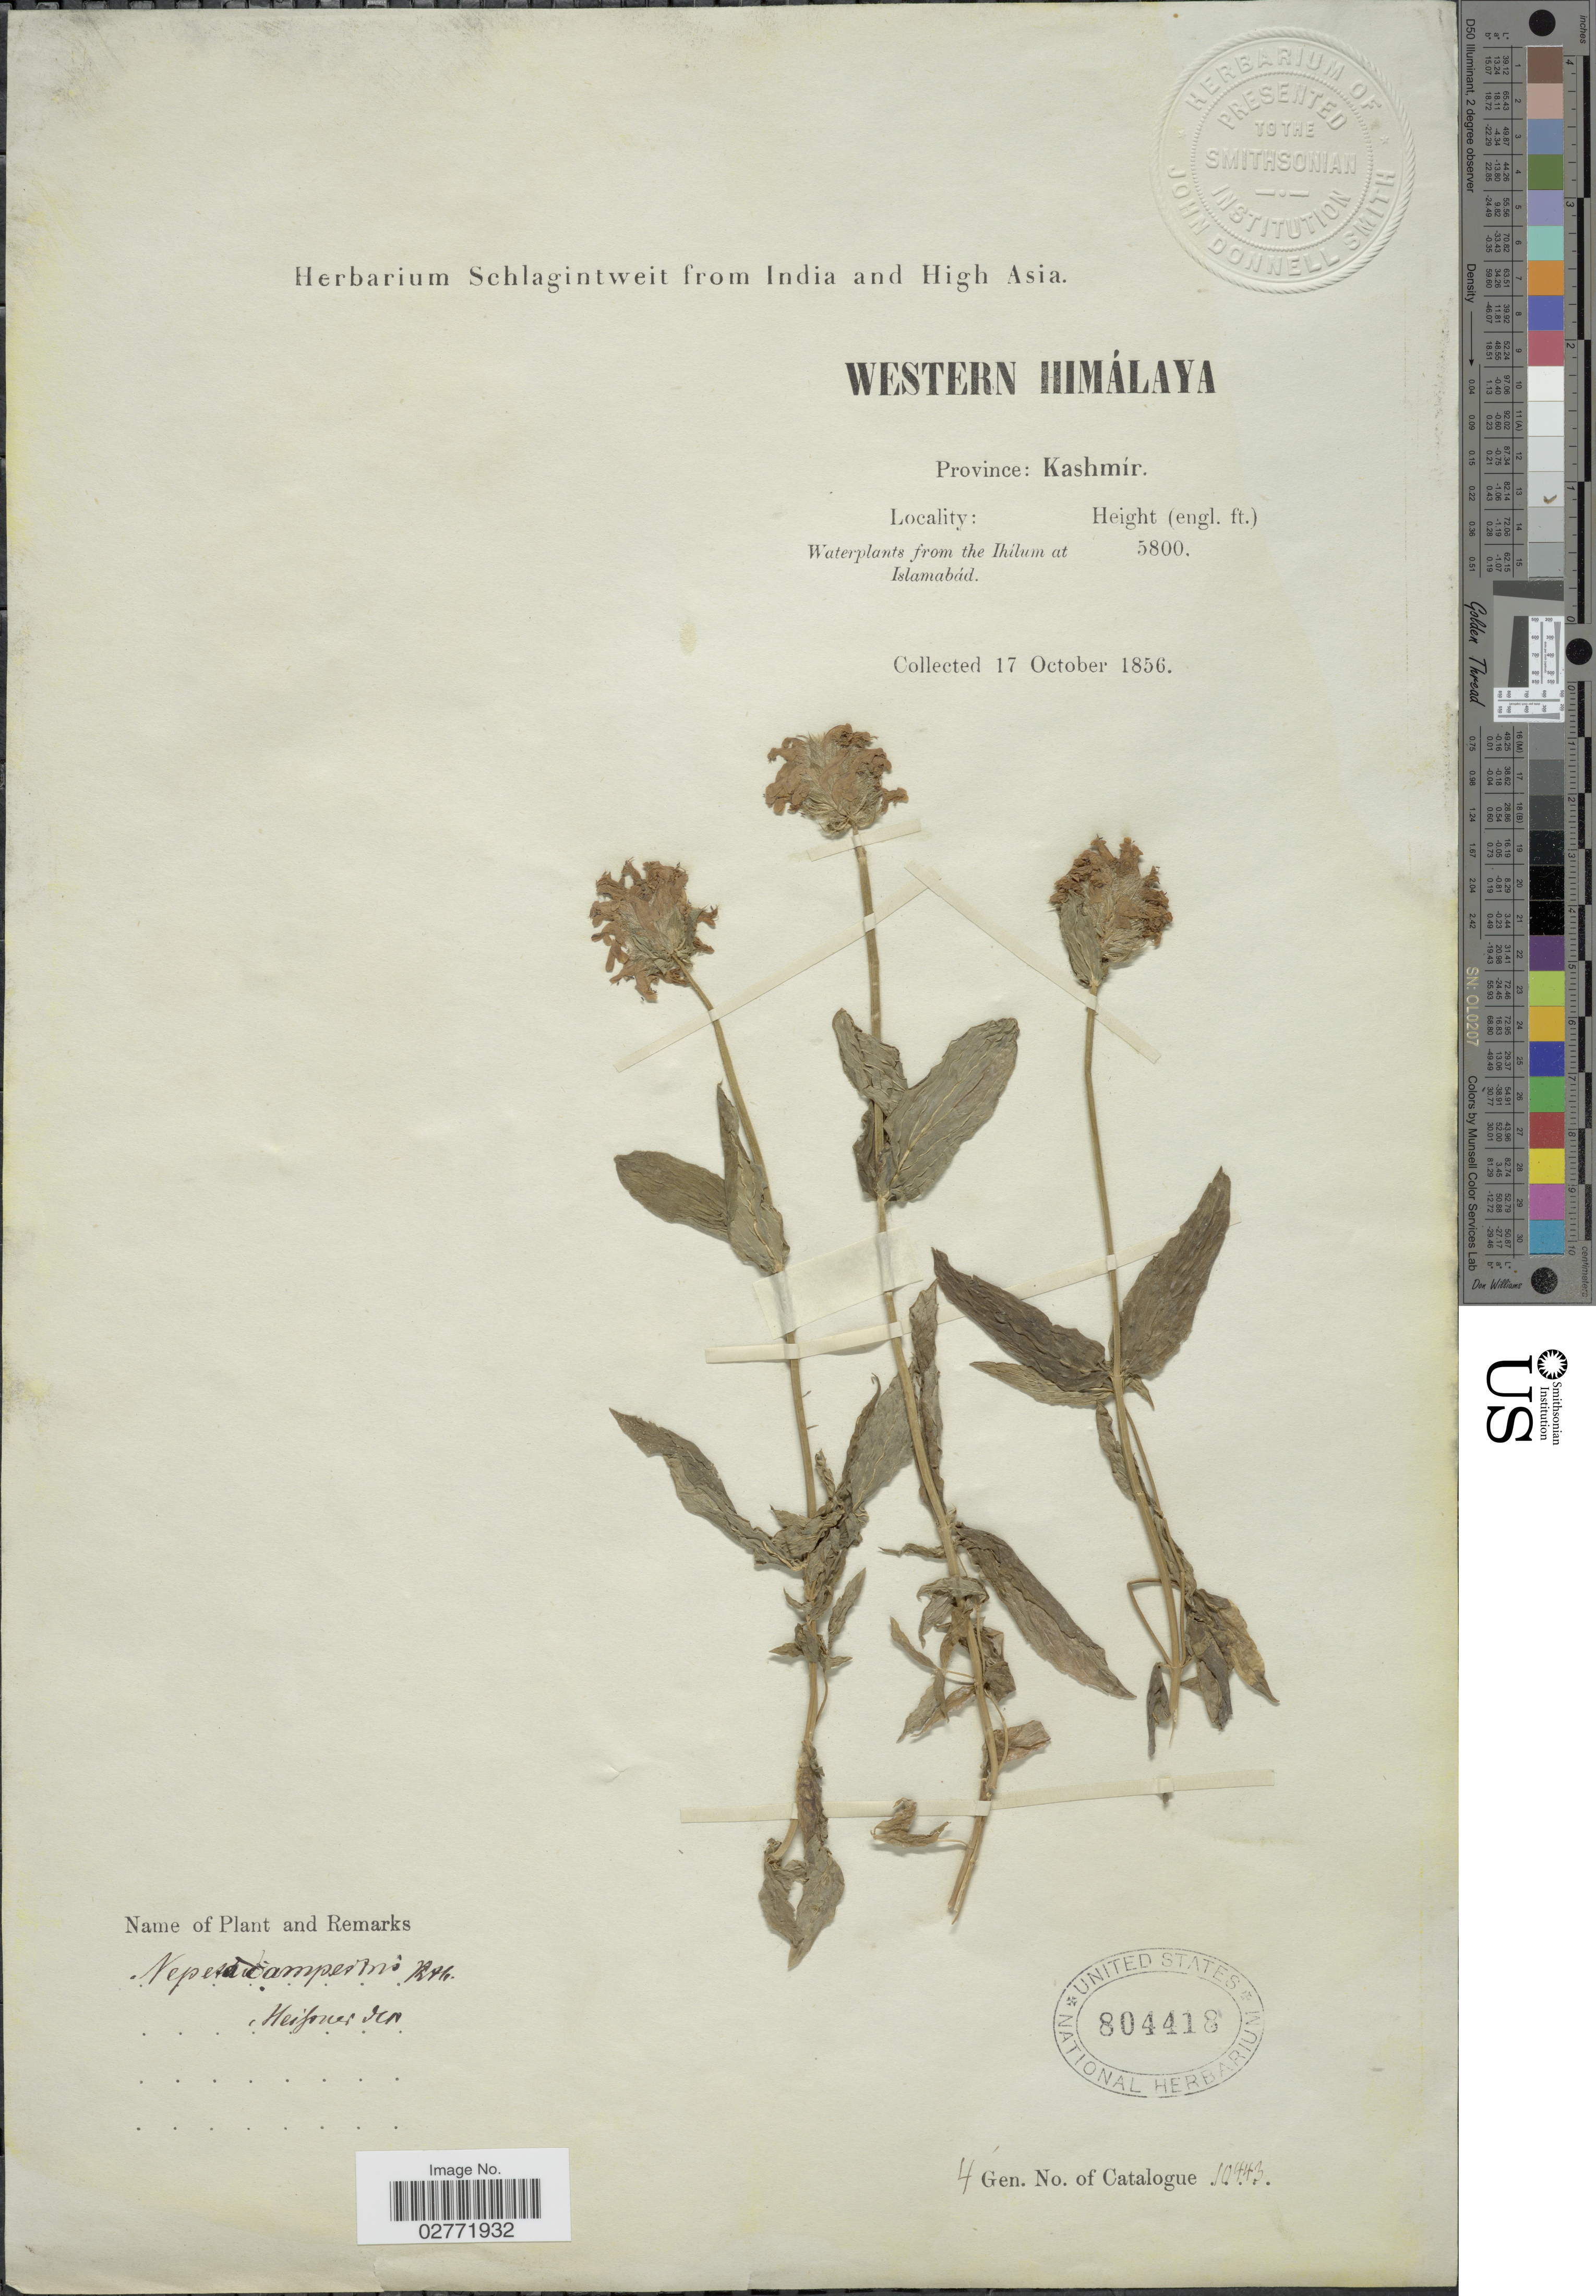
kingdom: Plantae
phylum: Tracheophyta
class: Magnoliopsida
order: Lamiales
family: Lamiaceae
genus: Nepeta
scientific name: Nepeta campestris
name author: Benth.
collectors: ex herb. Schlagintweit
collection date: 1856-10-17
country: Pakistan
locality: Western Himálaya. Province Kashmír, Waterplants from the Ihilum at Islamabád.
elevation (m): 1768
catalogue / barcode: US 804418